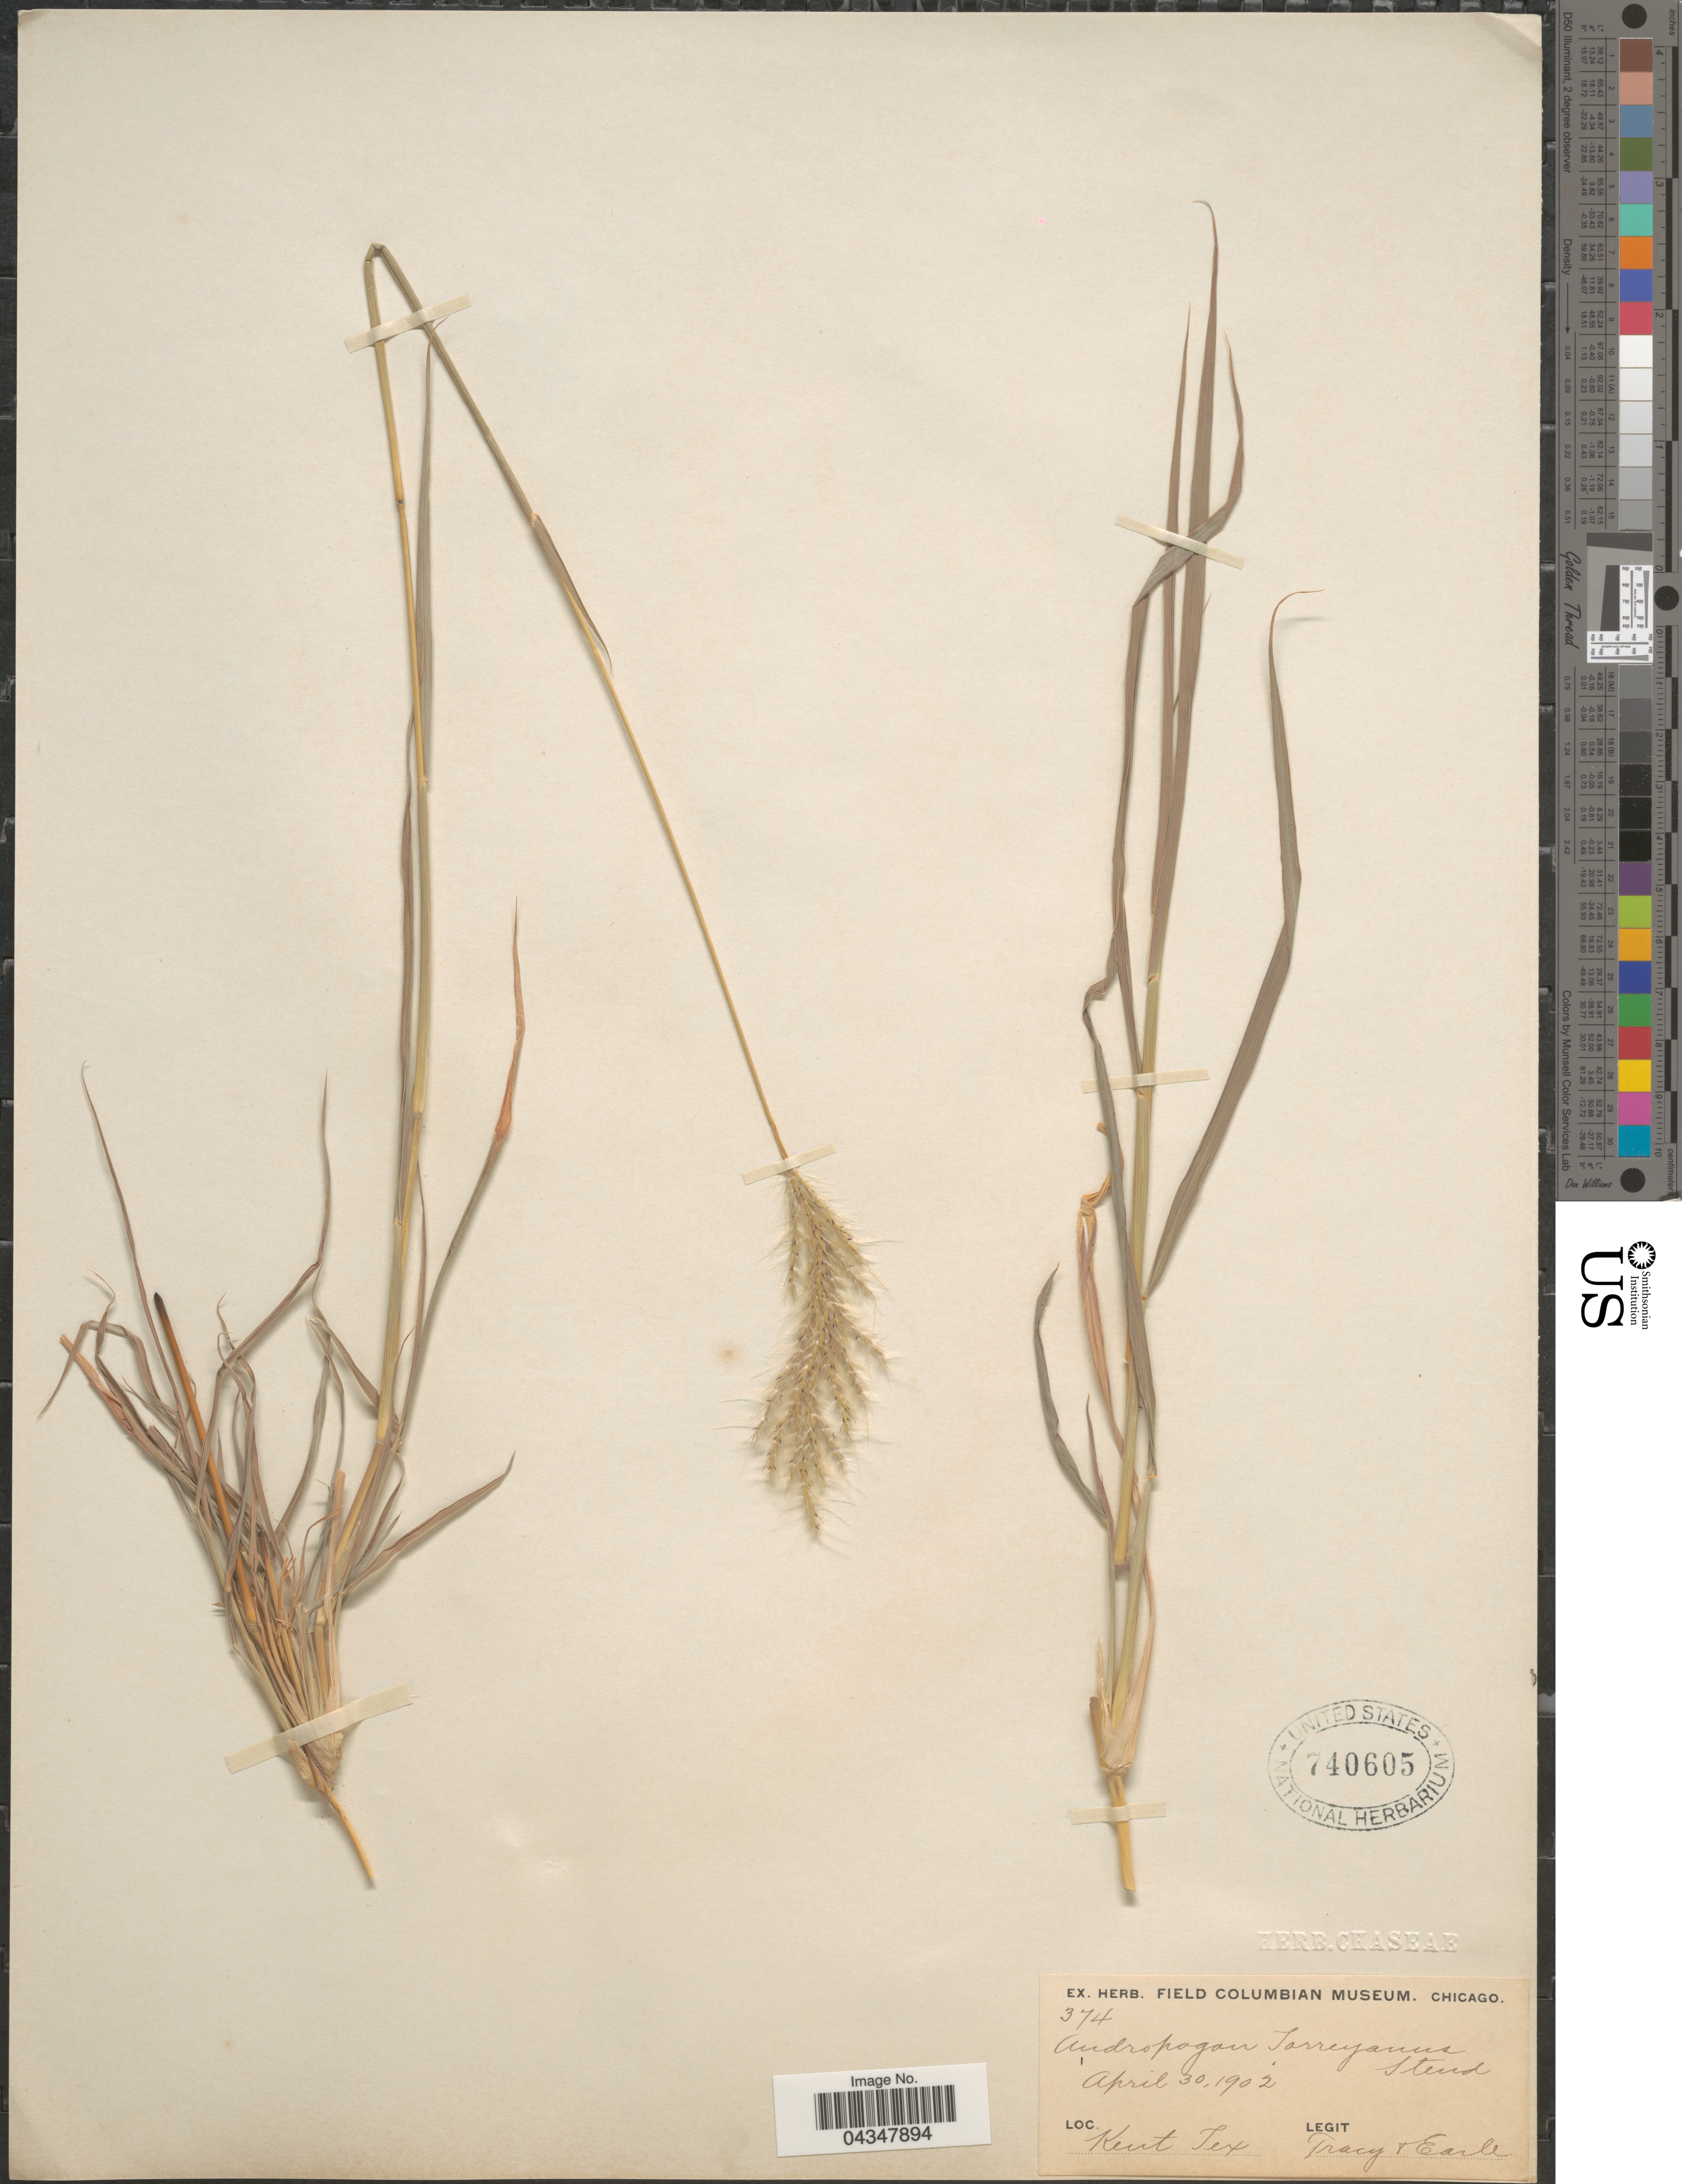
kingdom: Plantae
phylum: Tracheophyta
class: Liliopsida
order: Poales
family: Poaceae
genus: Bothriochloa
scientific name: Bothriochloa saccharoides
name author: (Sw.) Rydb.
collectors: -. Tracy & -. Earle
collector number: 374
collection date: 1902-04-30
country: United States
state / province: Texas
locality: Kent.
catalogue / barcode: US 740605